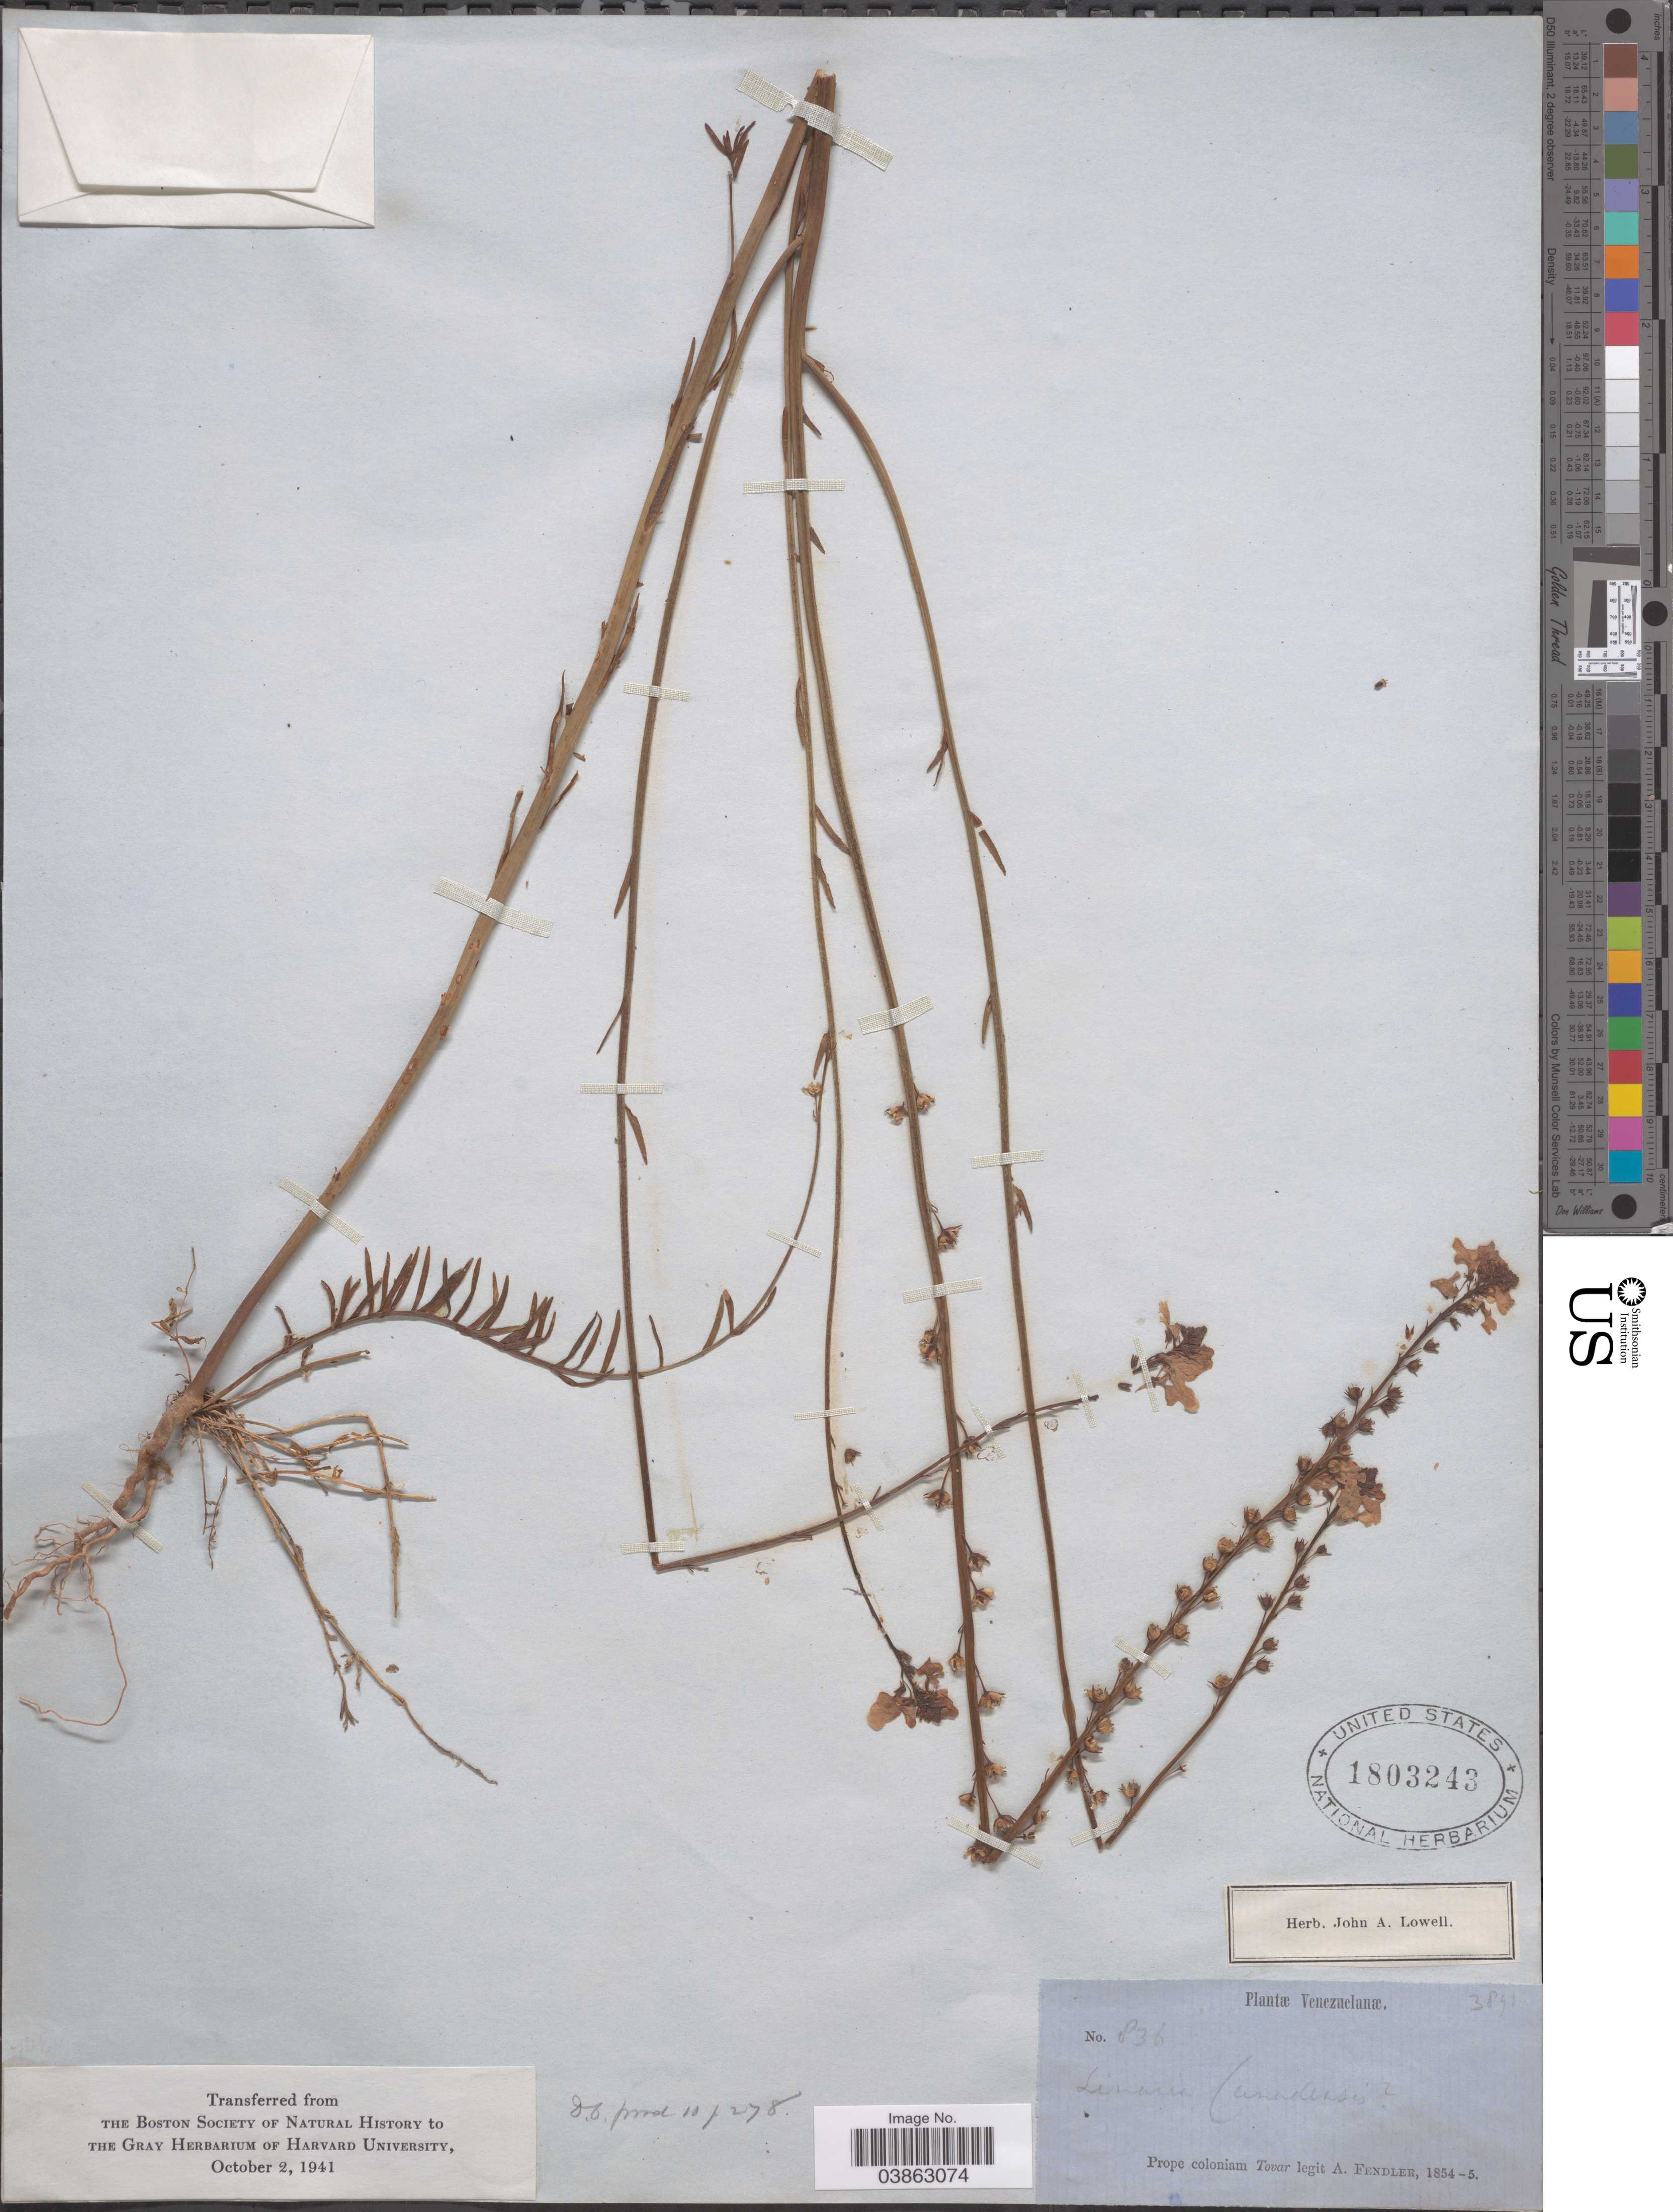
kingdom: Plantae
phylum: Tracheophyta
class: Magnoliopsida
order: Lamiales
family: Plantaginaceae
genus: Linaria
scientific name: Linaria canadensis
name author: (L.) Dum. Cours.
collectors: A. Fendler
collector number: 836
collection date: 1854/1855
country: Venezuela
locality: Prope coloniam Tovar.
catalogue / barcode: US 1803243